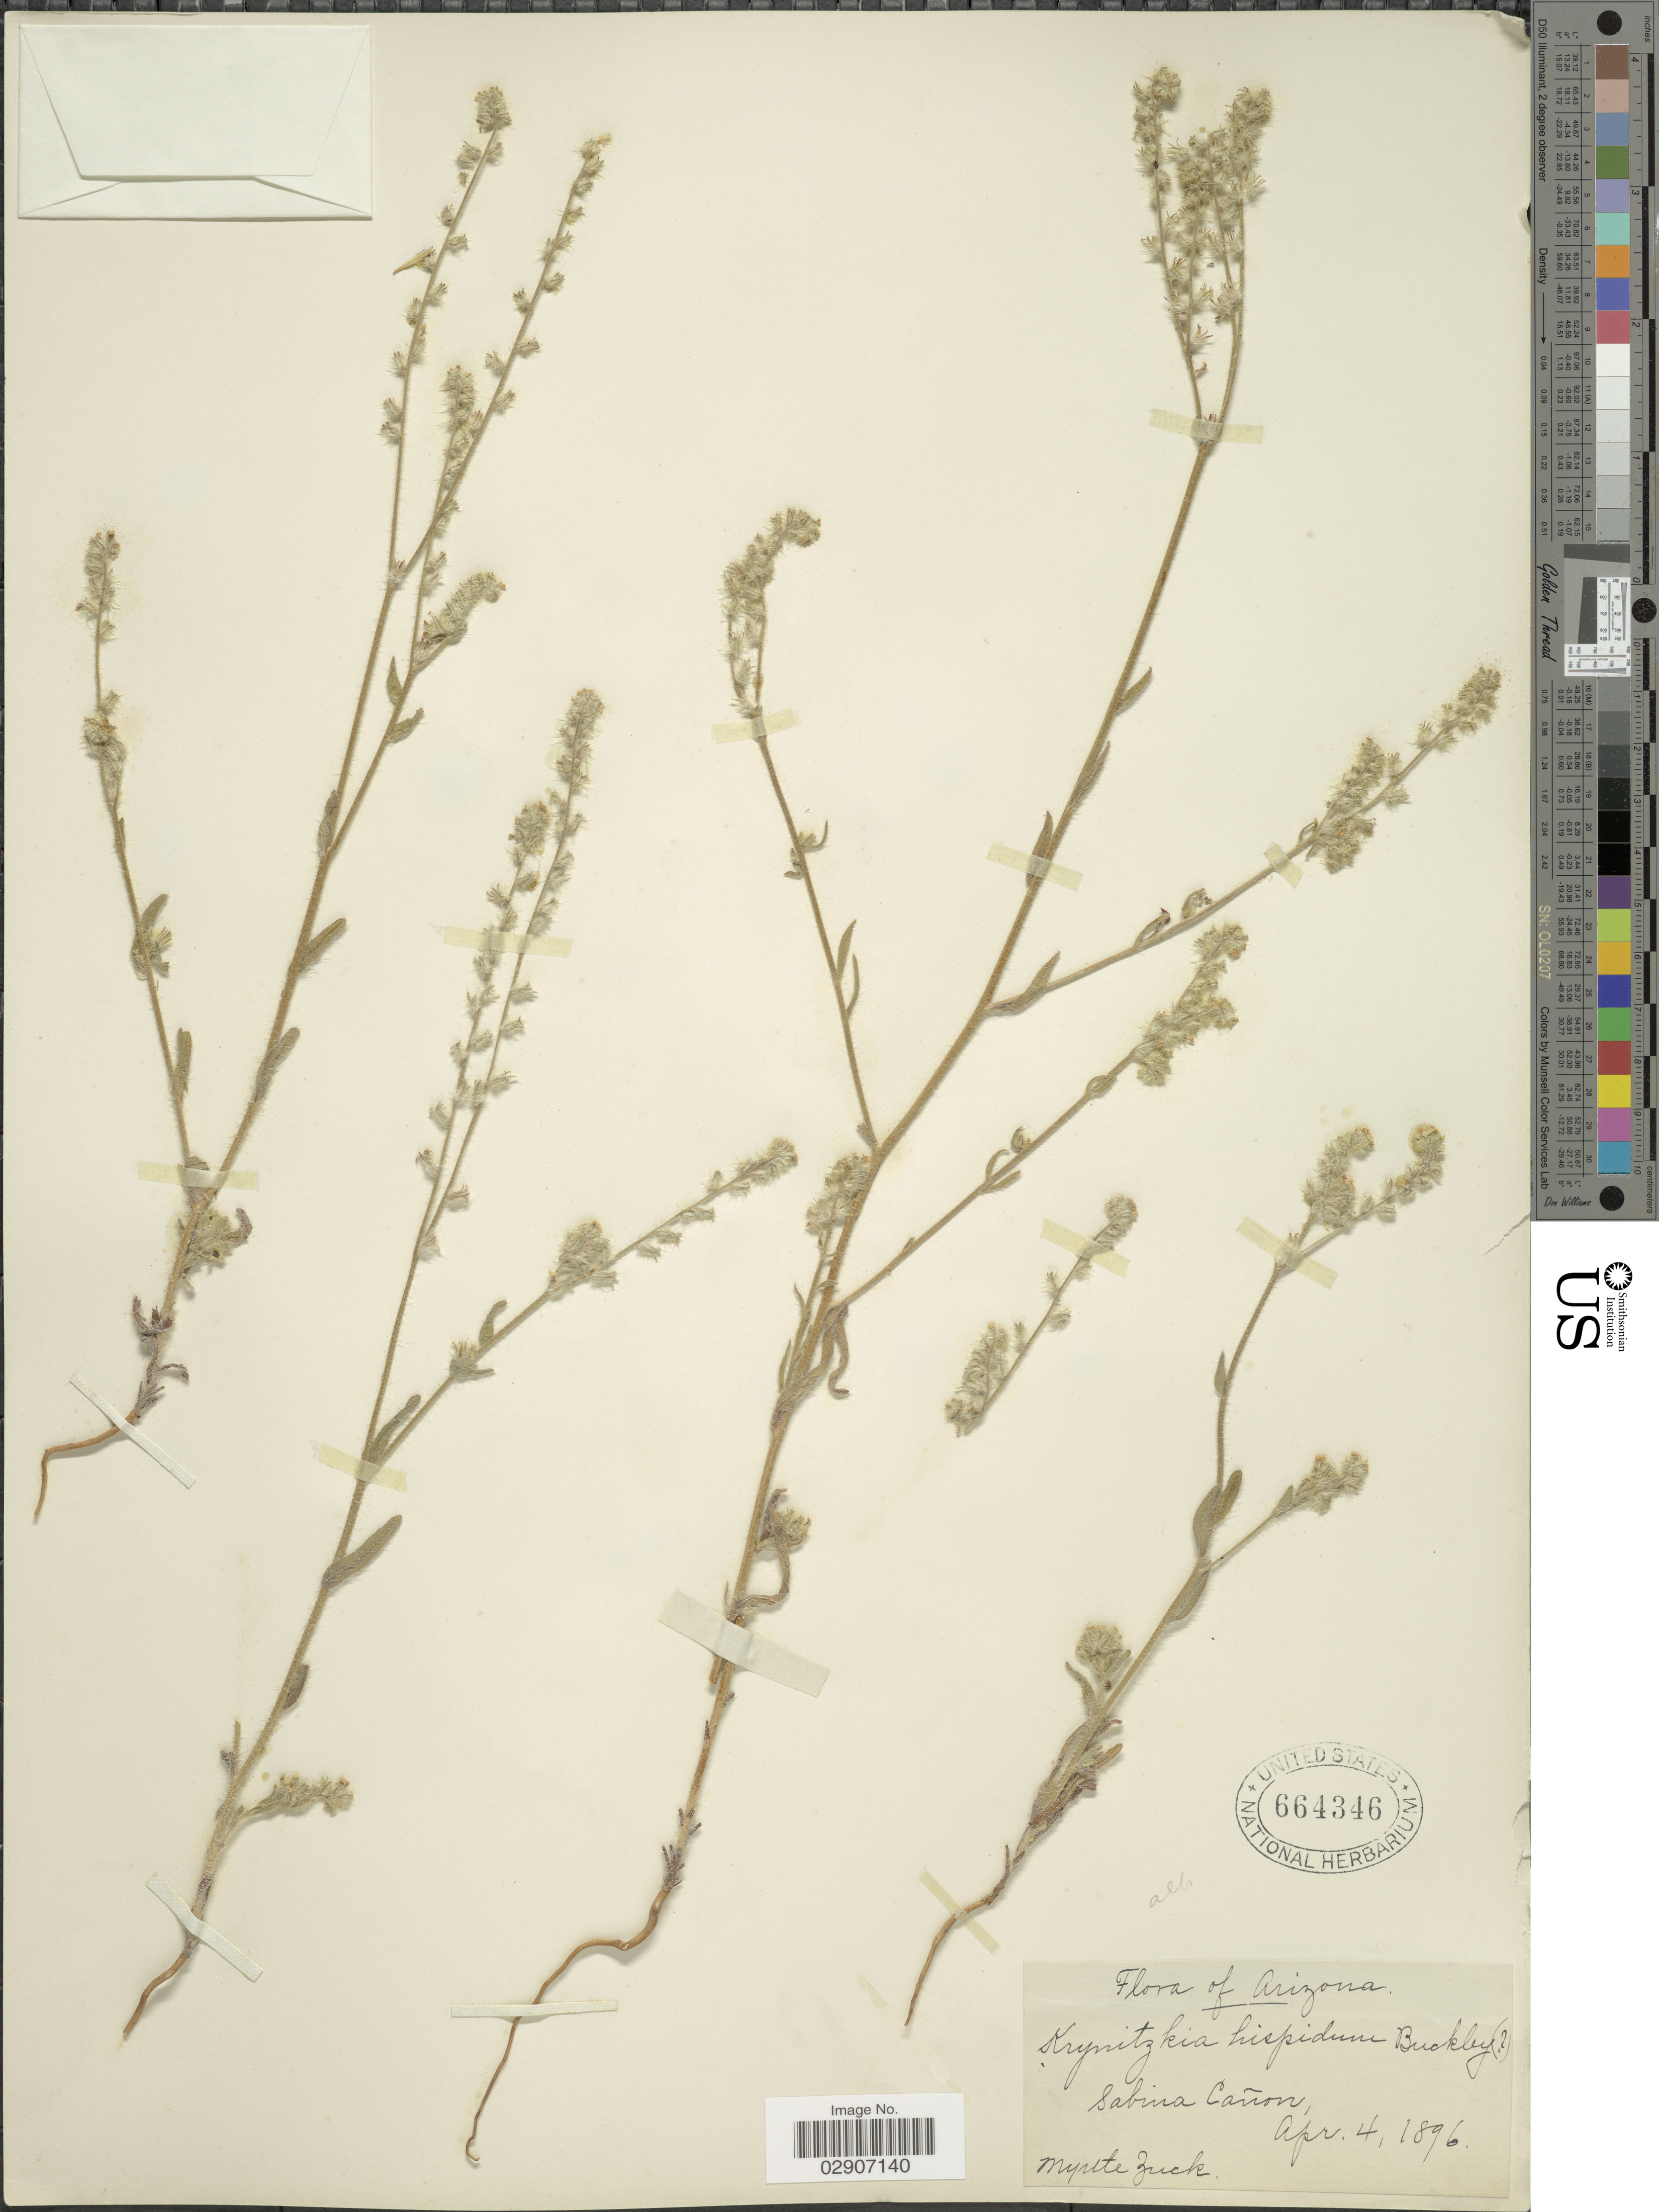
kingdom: Plantae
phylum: Tracheophyta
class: Magnoliopsida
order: Boraginales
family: Boraginaceae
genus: Cryptantha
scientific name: Cryptantha clevelandii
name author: Greene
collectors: M. Zuck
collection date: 1896-04-04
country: United States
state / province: Arizona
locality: Sabina Cañon.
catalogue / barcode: US 664346